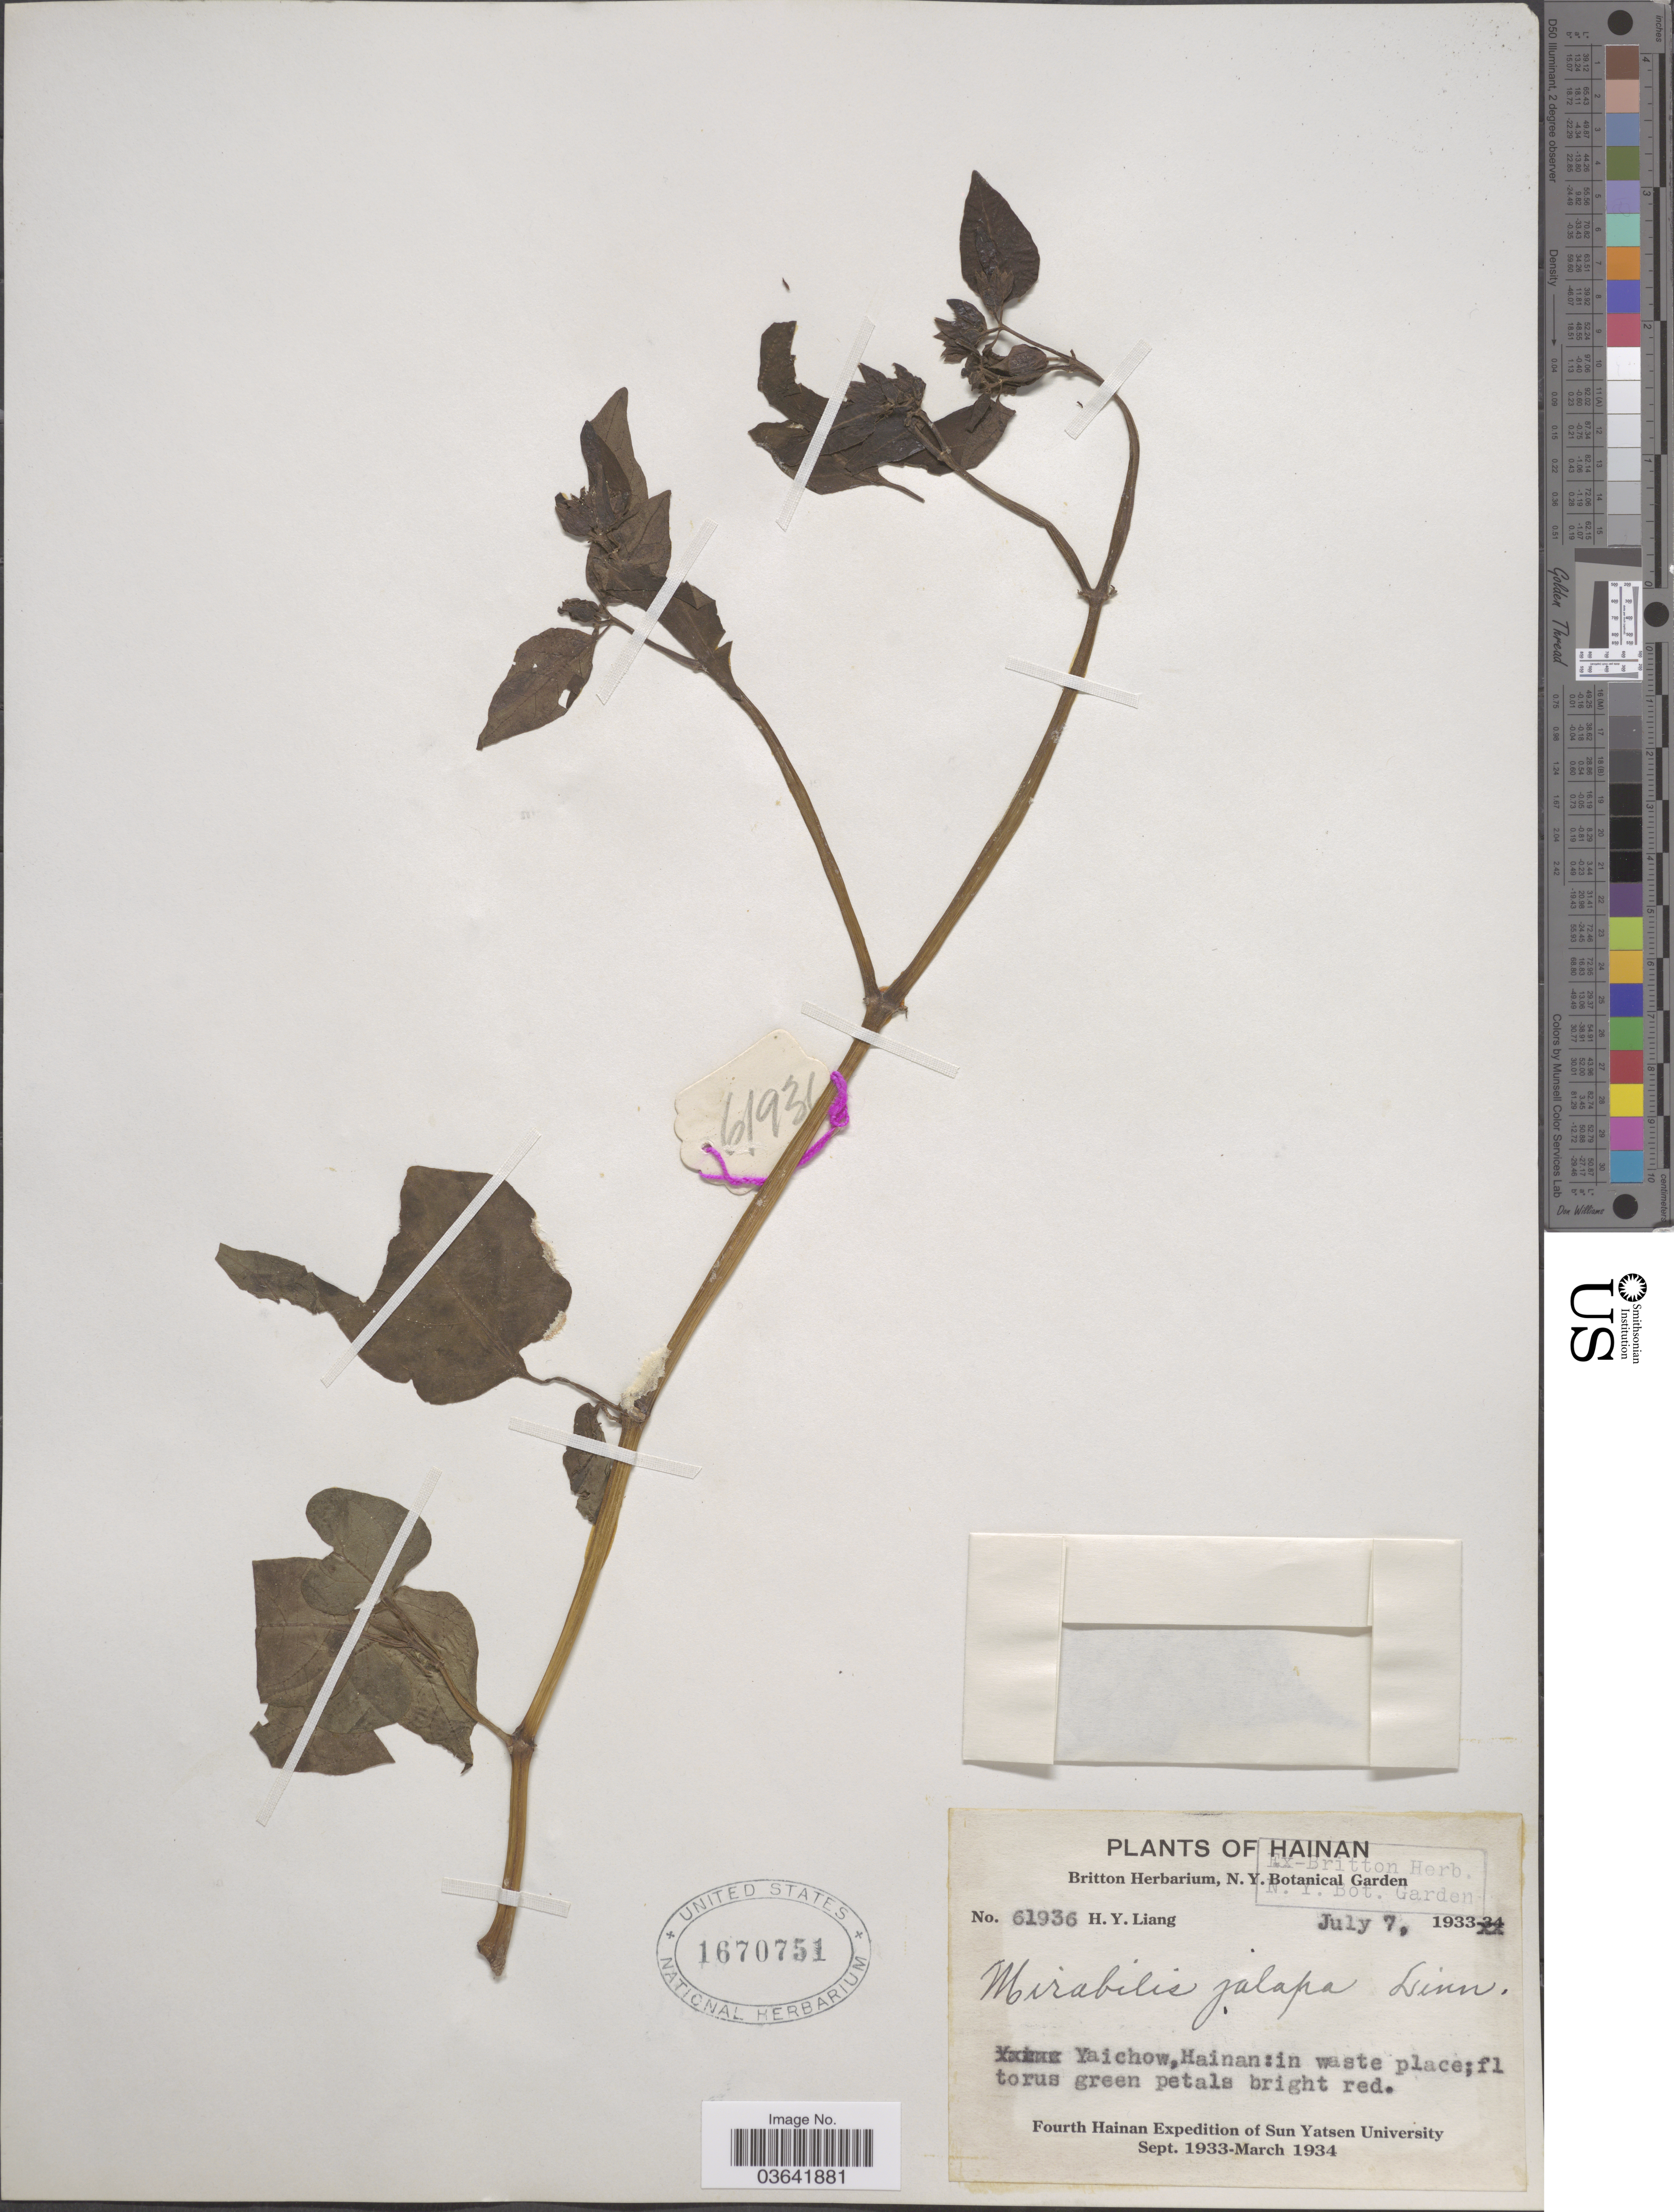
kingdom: Plantae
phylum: Tracheophyta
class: Magnoliopsida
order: Caryophyllales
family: Nyctaginaceae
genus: Mirabilis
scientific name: Mirabilis jalapa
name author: L.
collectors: H. Y. Liang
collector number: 61936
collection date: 1933-07-07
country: China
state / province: Hainan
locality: Yaichow.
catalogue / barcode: US 1670751